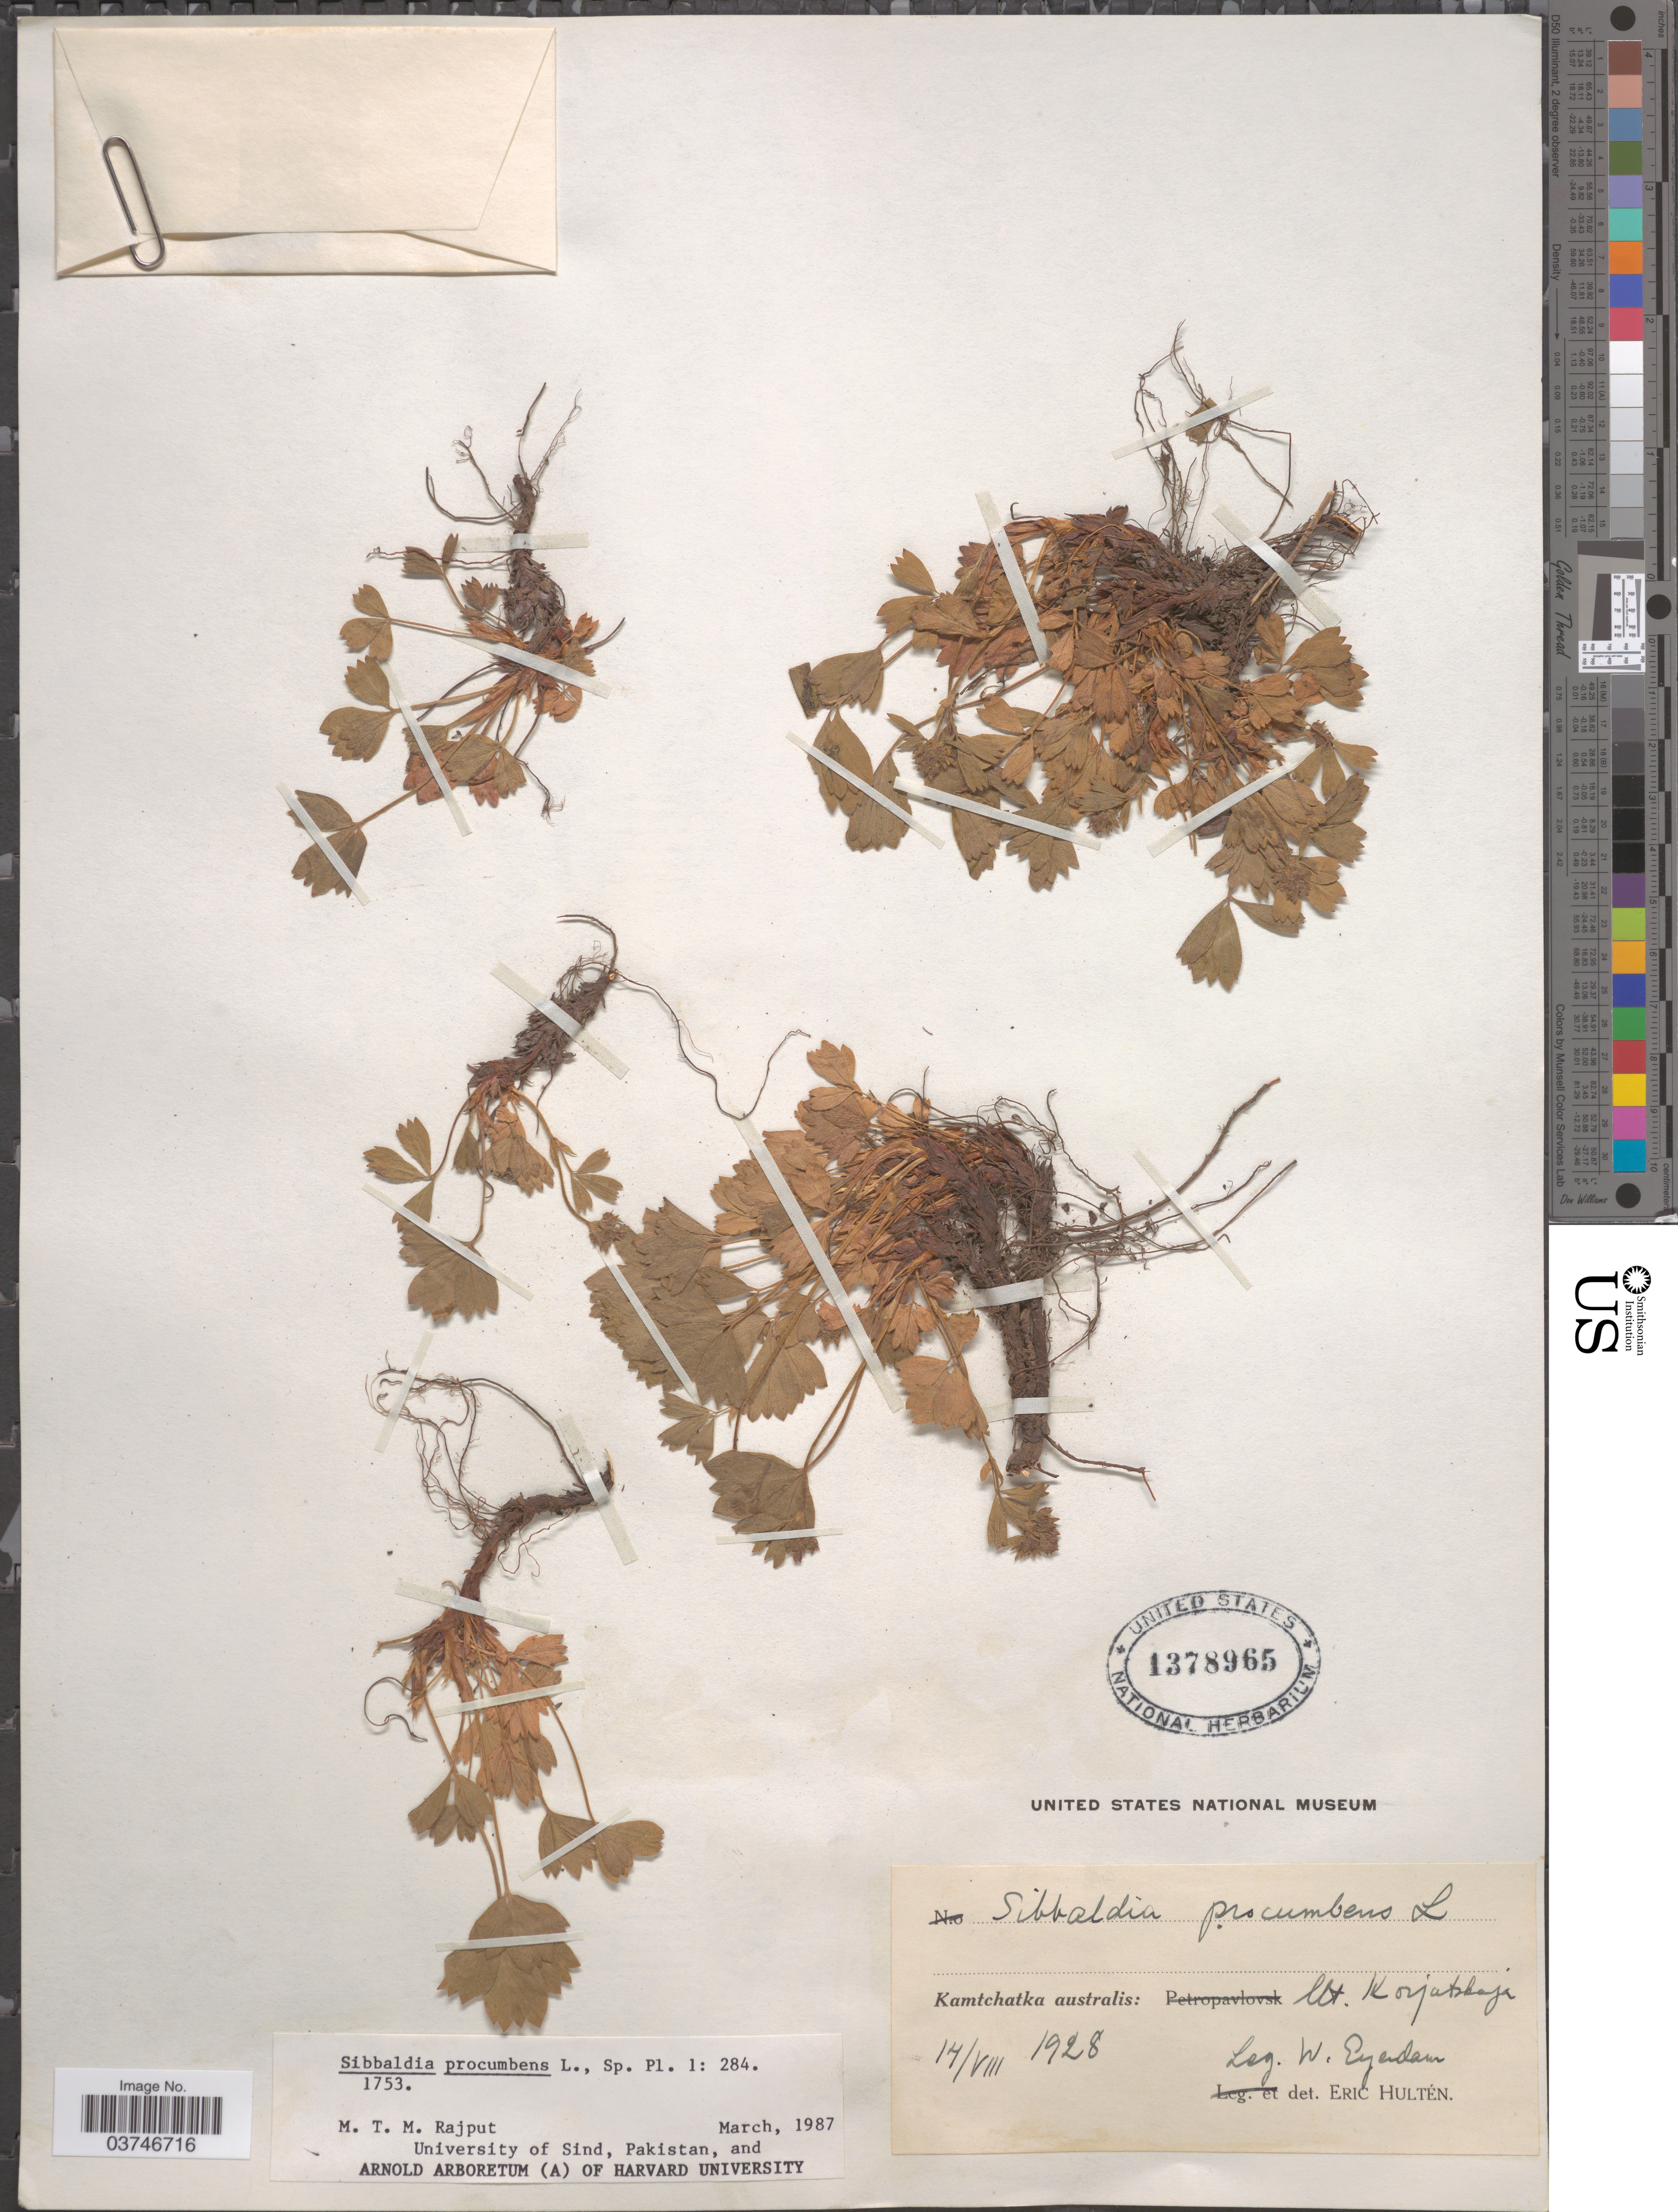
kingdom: Plantae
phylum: Tracheophyta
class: Magnoliopsida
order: Rosales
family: Rosaceae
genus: Sibbaldia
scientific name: Sibbaldia procumbens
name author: L.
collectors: W. J. Eyerdam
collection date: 1928-08-14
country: Russian Federation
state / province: Kamchatka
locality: Kamtchatka australis: Mt. Korjatskaja.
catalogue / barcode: US 1378965